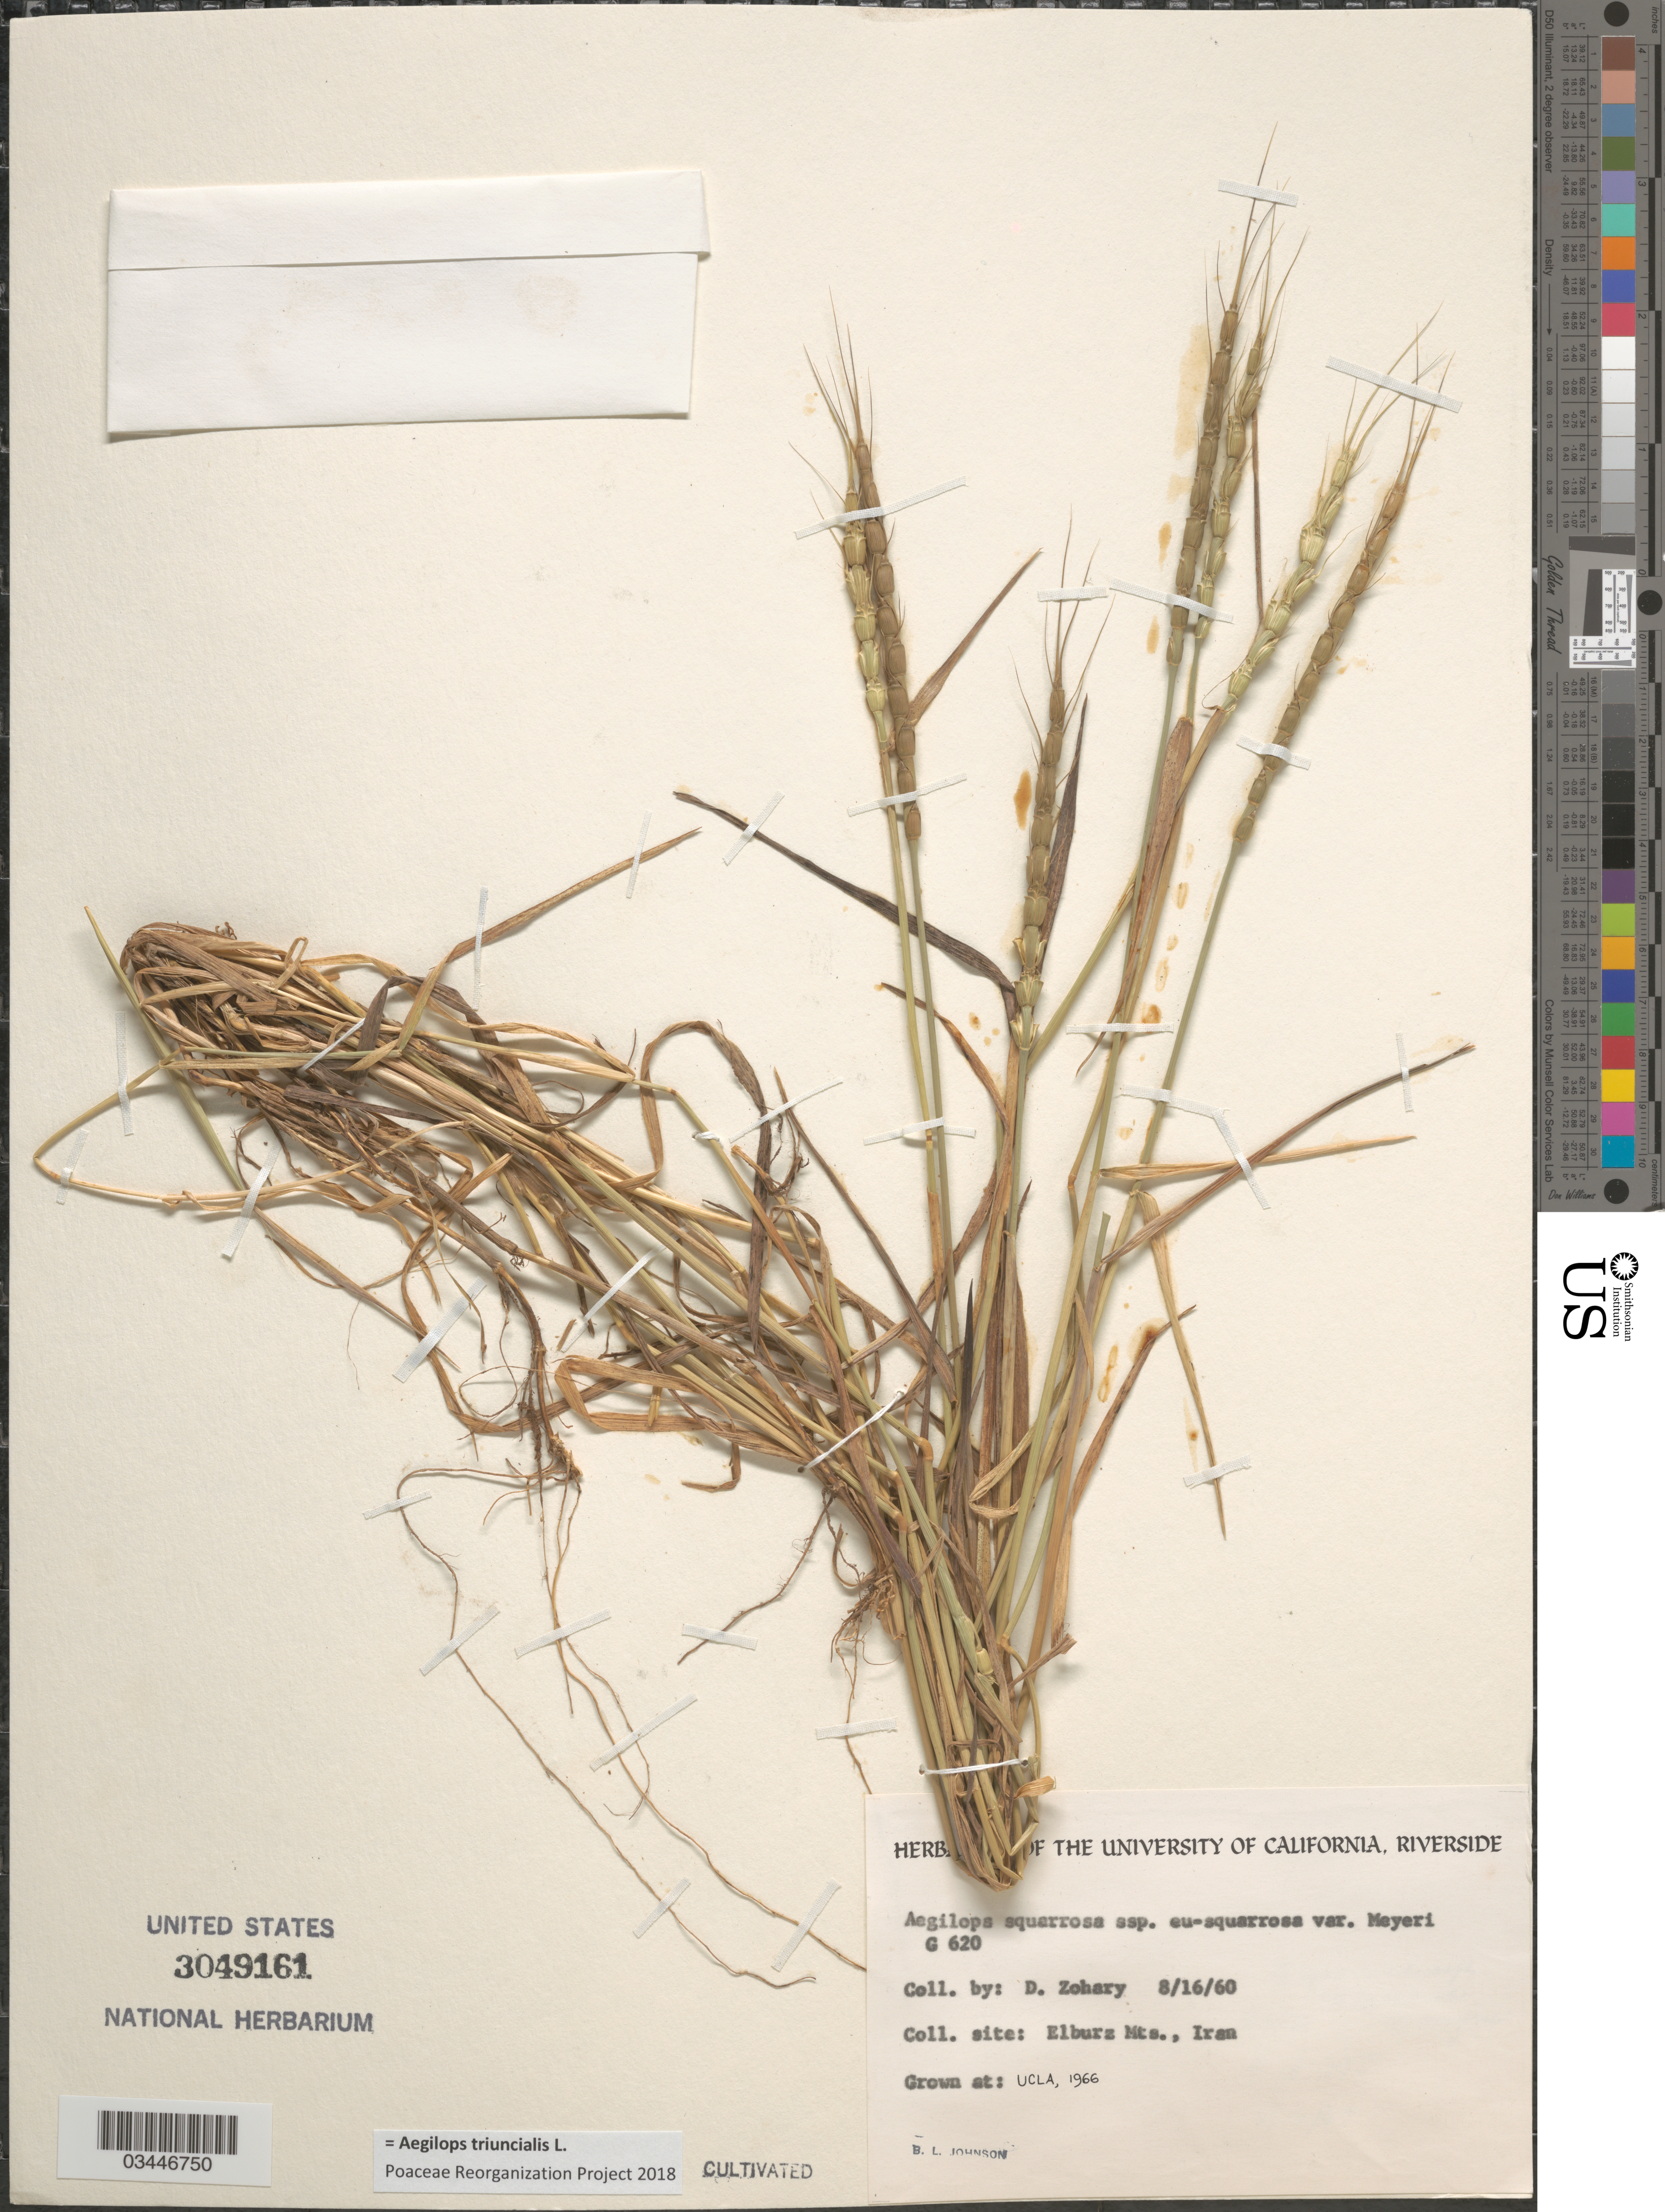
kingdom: Plantae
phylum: Tracheophyta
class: Liliopsida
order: Poales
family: Poaceae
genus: Aegilops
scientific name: Aegilops triuncialis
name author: L.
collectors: B. Johnson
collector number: G620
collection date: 1966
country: United States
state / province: California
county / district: Los Angeles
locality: UCLA.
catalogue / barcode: US 3049161